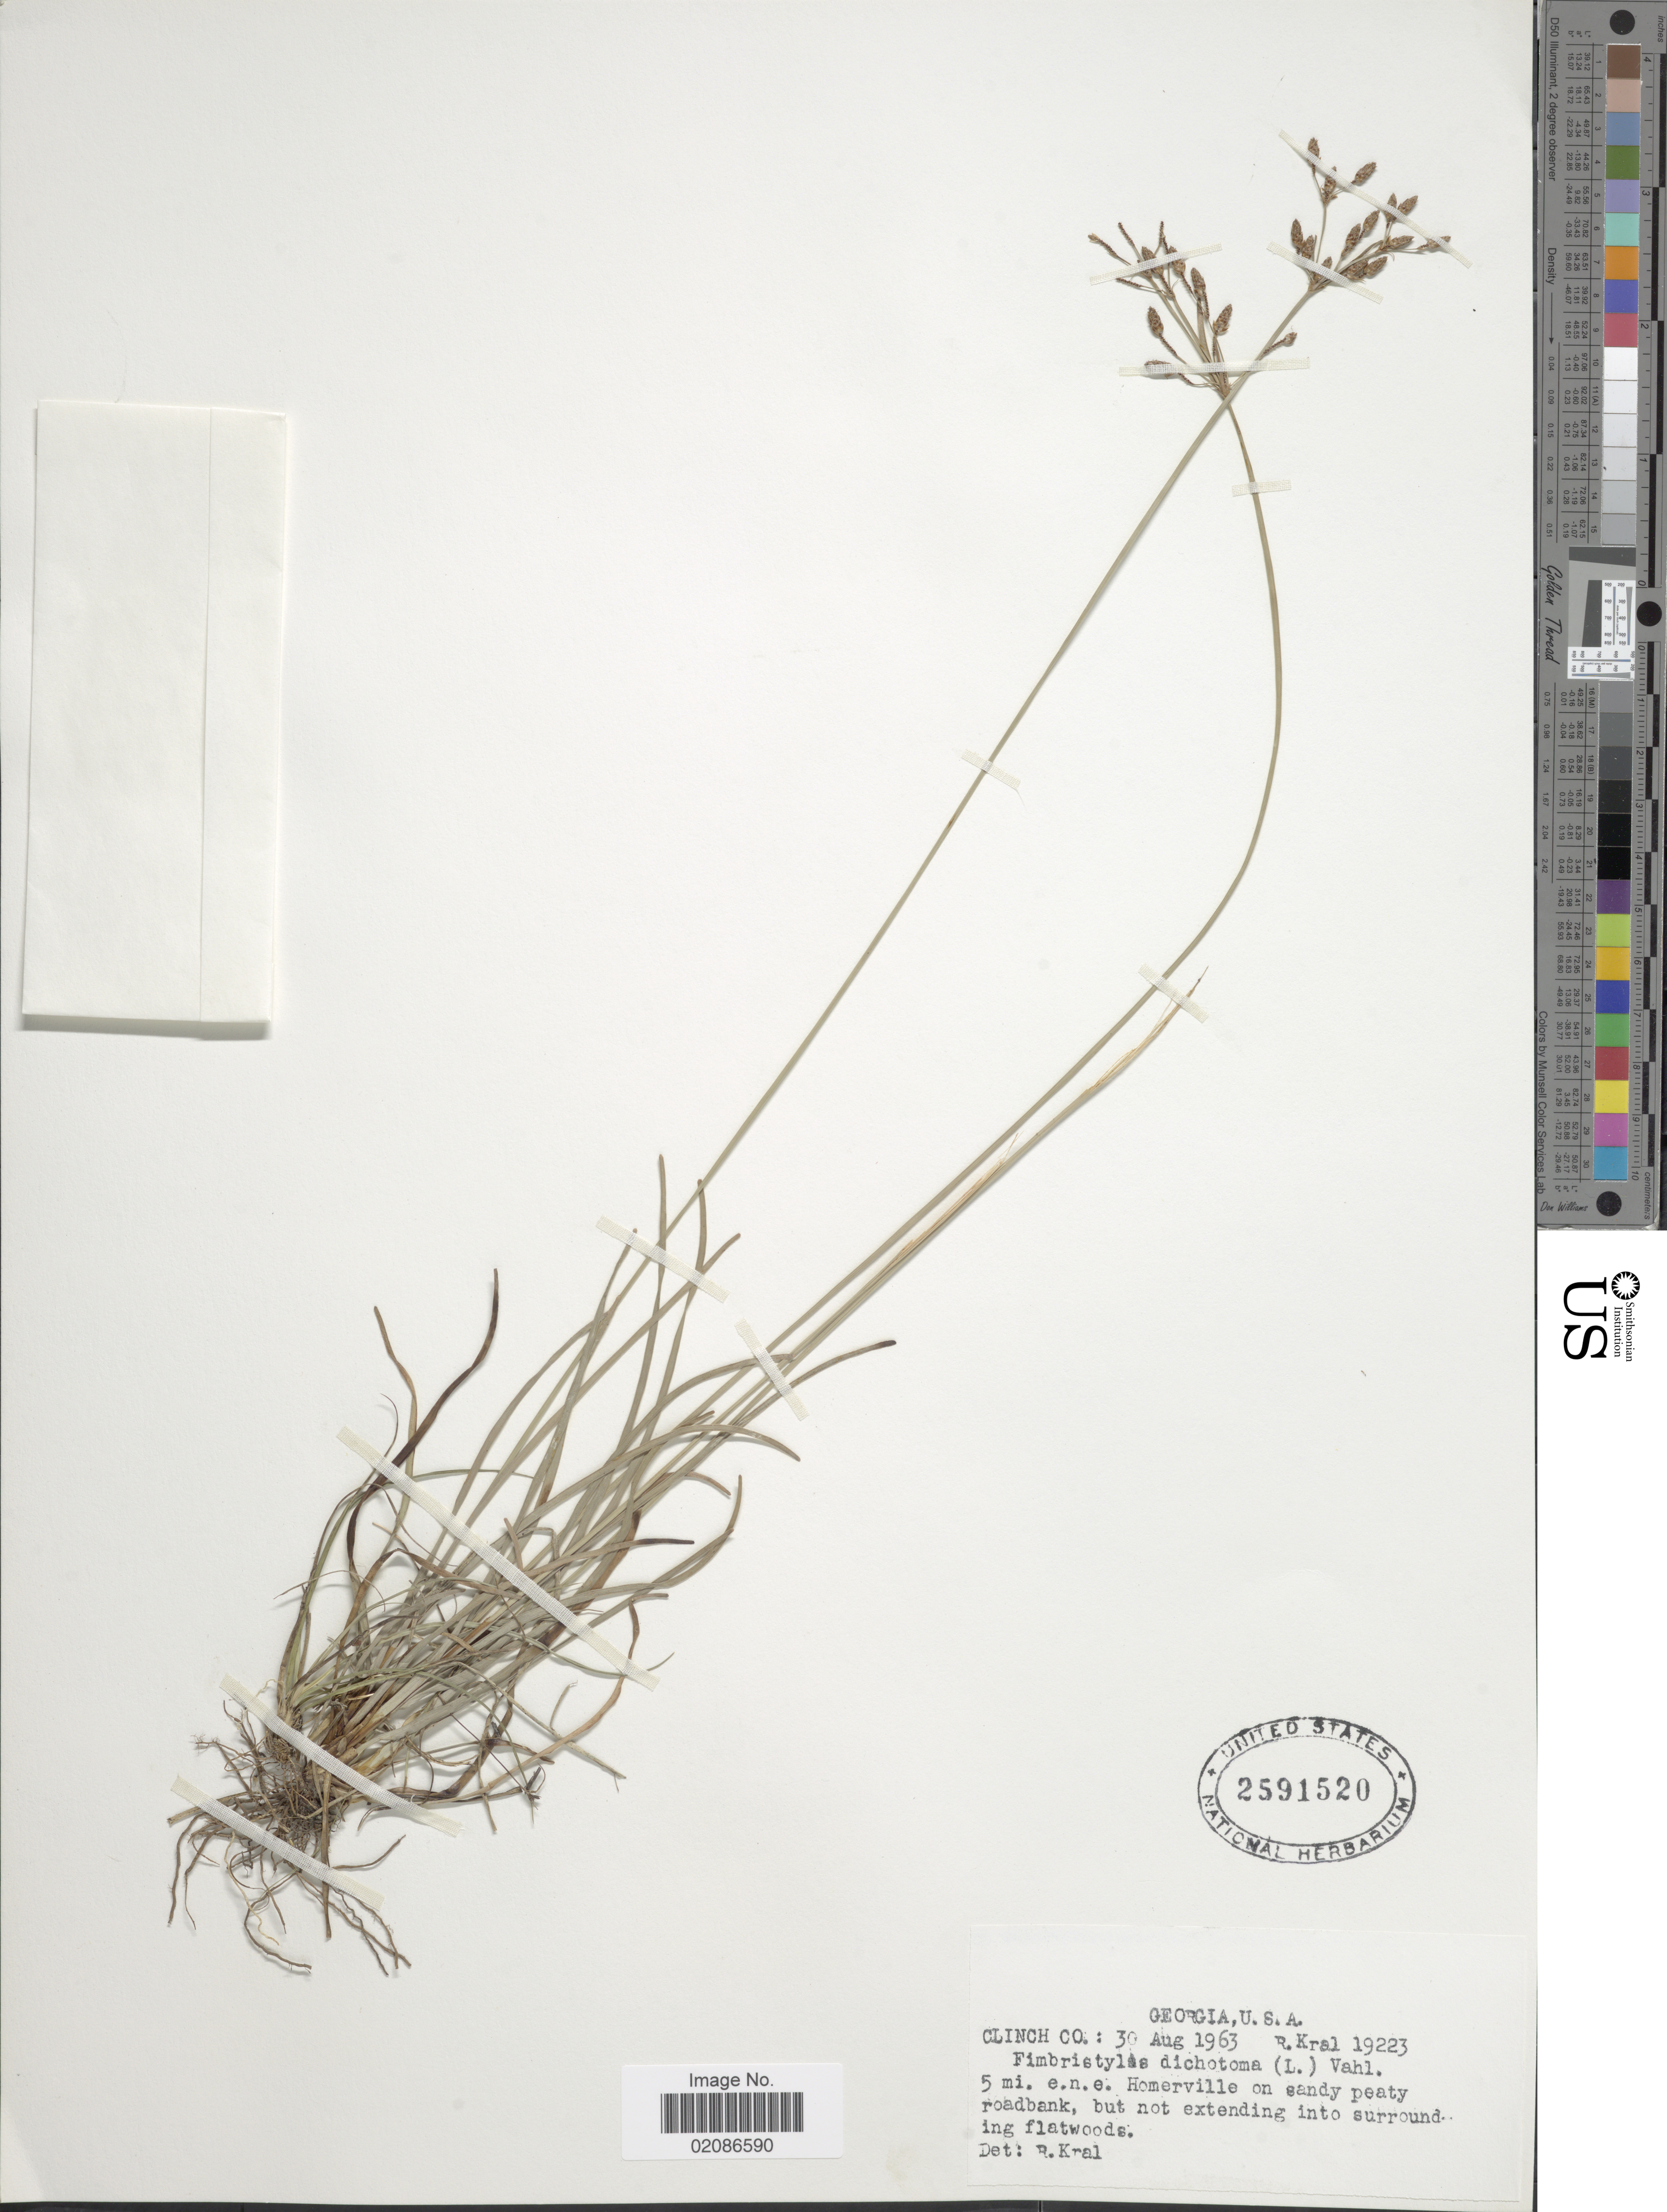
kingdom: Plantae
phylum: Tracheophyta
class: Liliopsida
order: Poales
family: Cyperaceae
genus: Fimbristylis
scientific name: Fimbristylis dichotoma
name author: (L.) Vahl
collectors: R. Kral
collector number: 19223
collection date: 1963-08-30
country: United States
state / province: Georgia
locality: Clinch Co; 5 mi e.n.e. Homerville on sandy peaty roadbank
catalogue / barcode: US 2591520